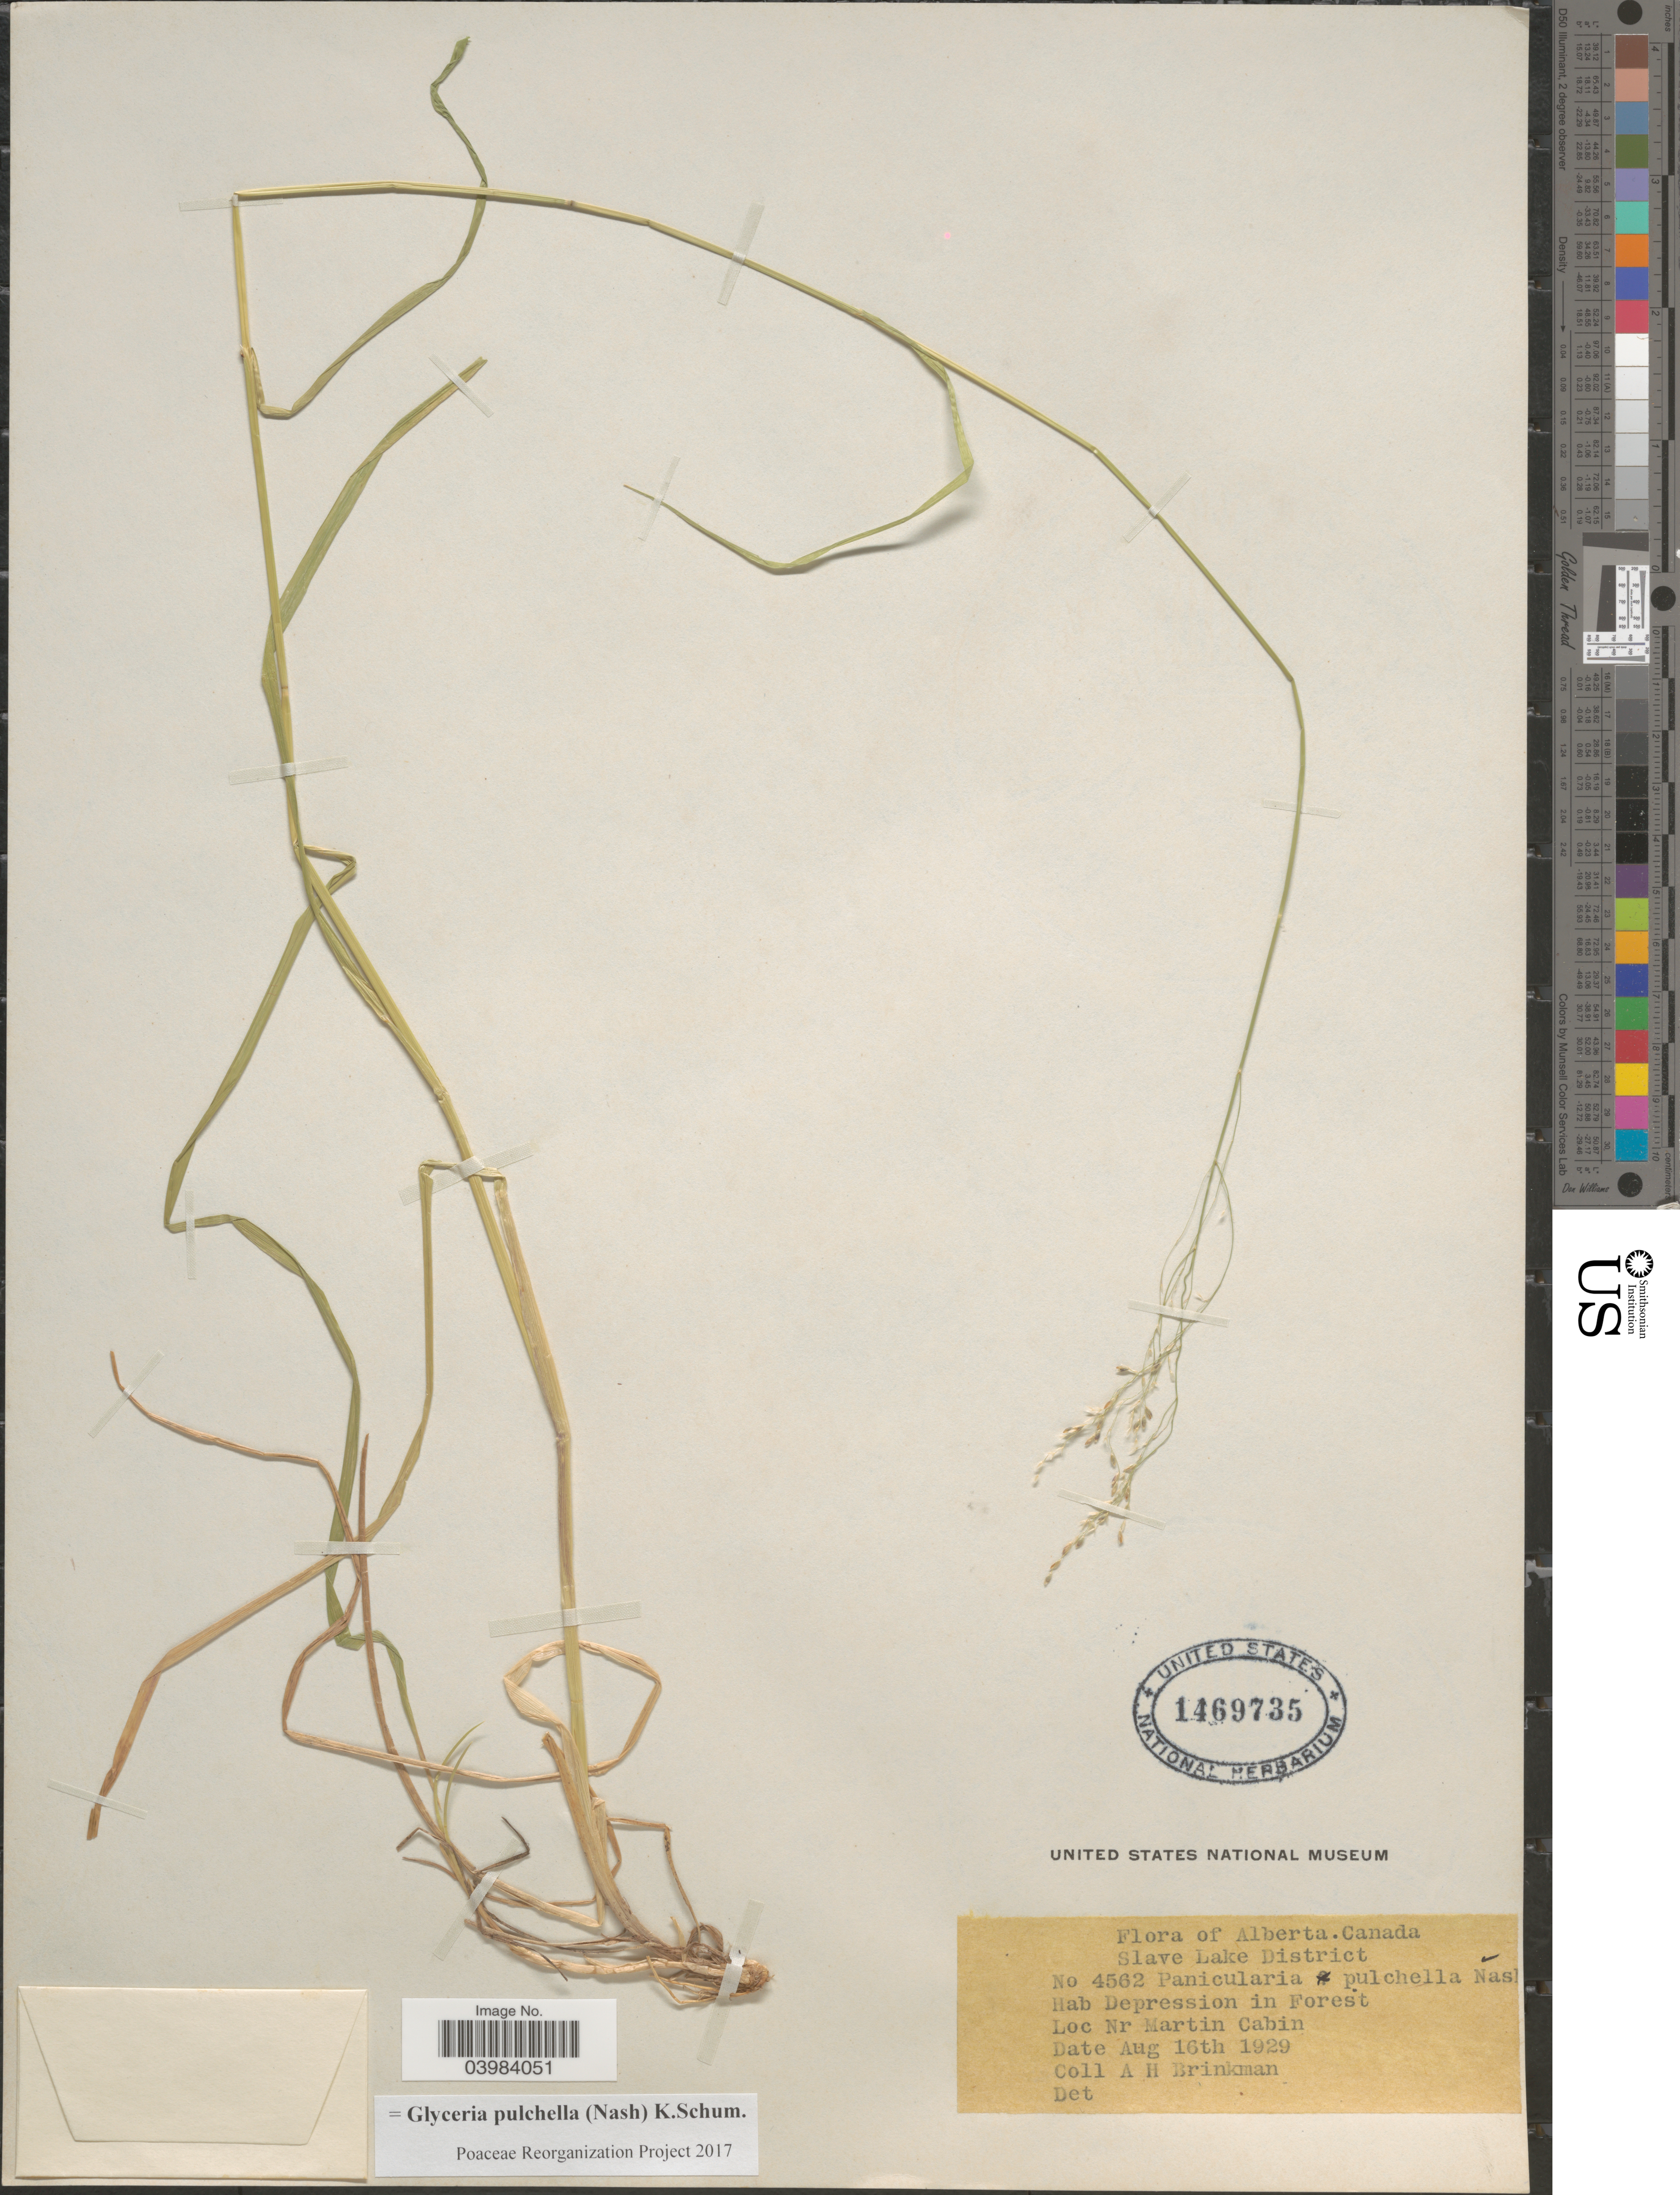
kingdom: Plantae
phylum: Tracheophyta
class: Liliopsida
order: Poales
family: Poaceae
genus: Glyceria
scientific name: Glyceria pulchella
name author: (Nash) K. Schum.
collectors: A. Brinkman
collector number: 4562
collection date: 1929-08-16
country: Canada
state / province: Alberta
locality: Slave Lake District. Nr Martin Cabin.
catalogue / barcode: US 1469735